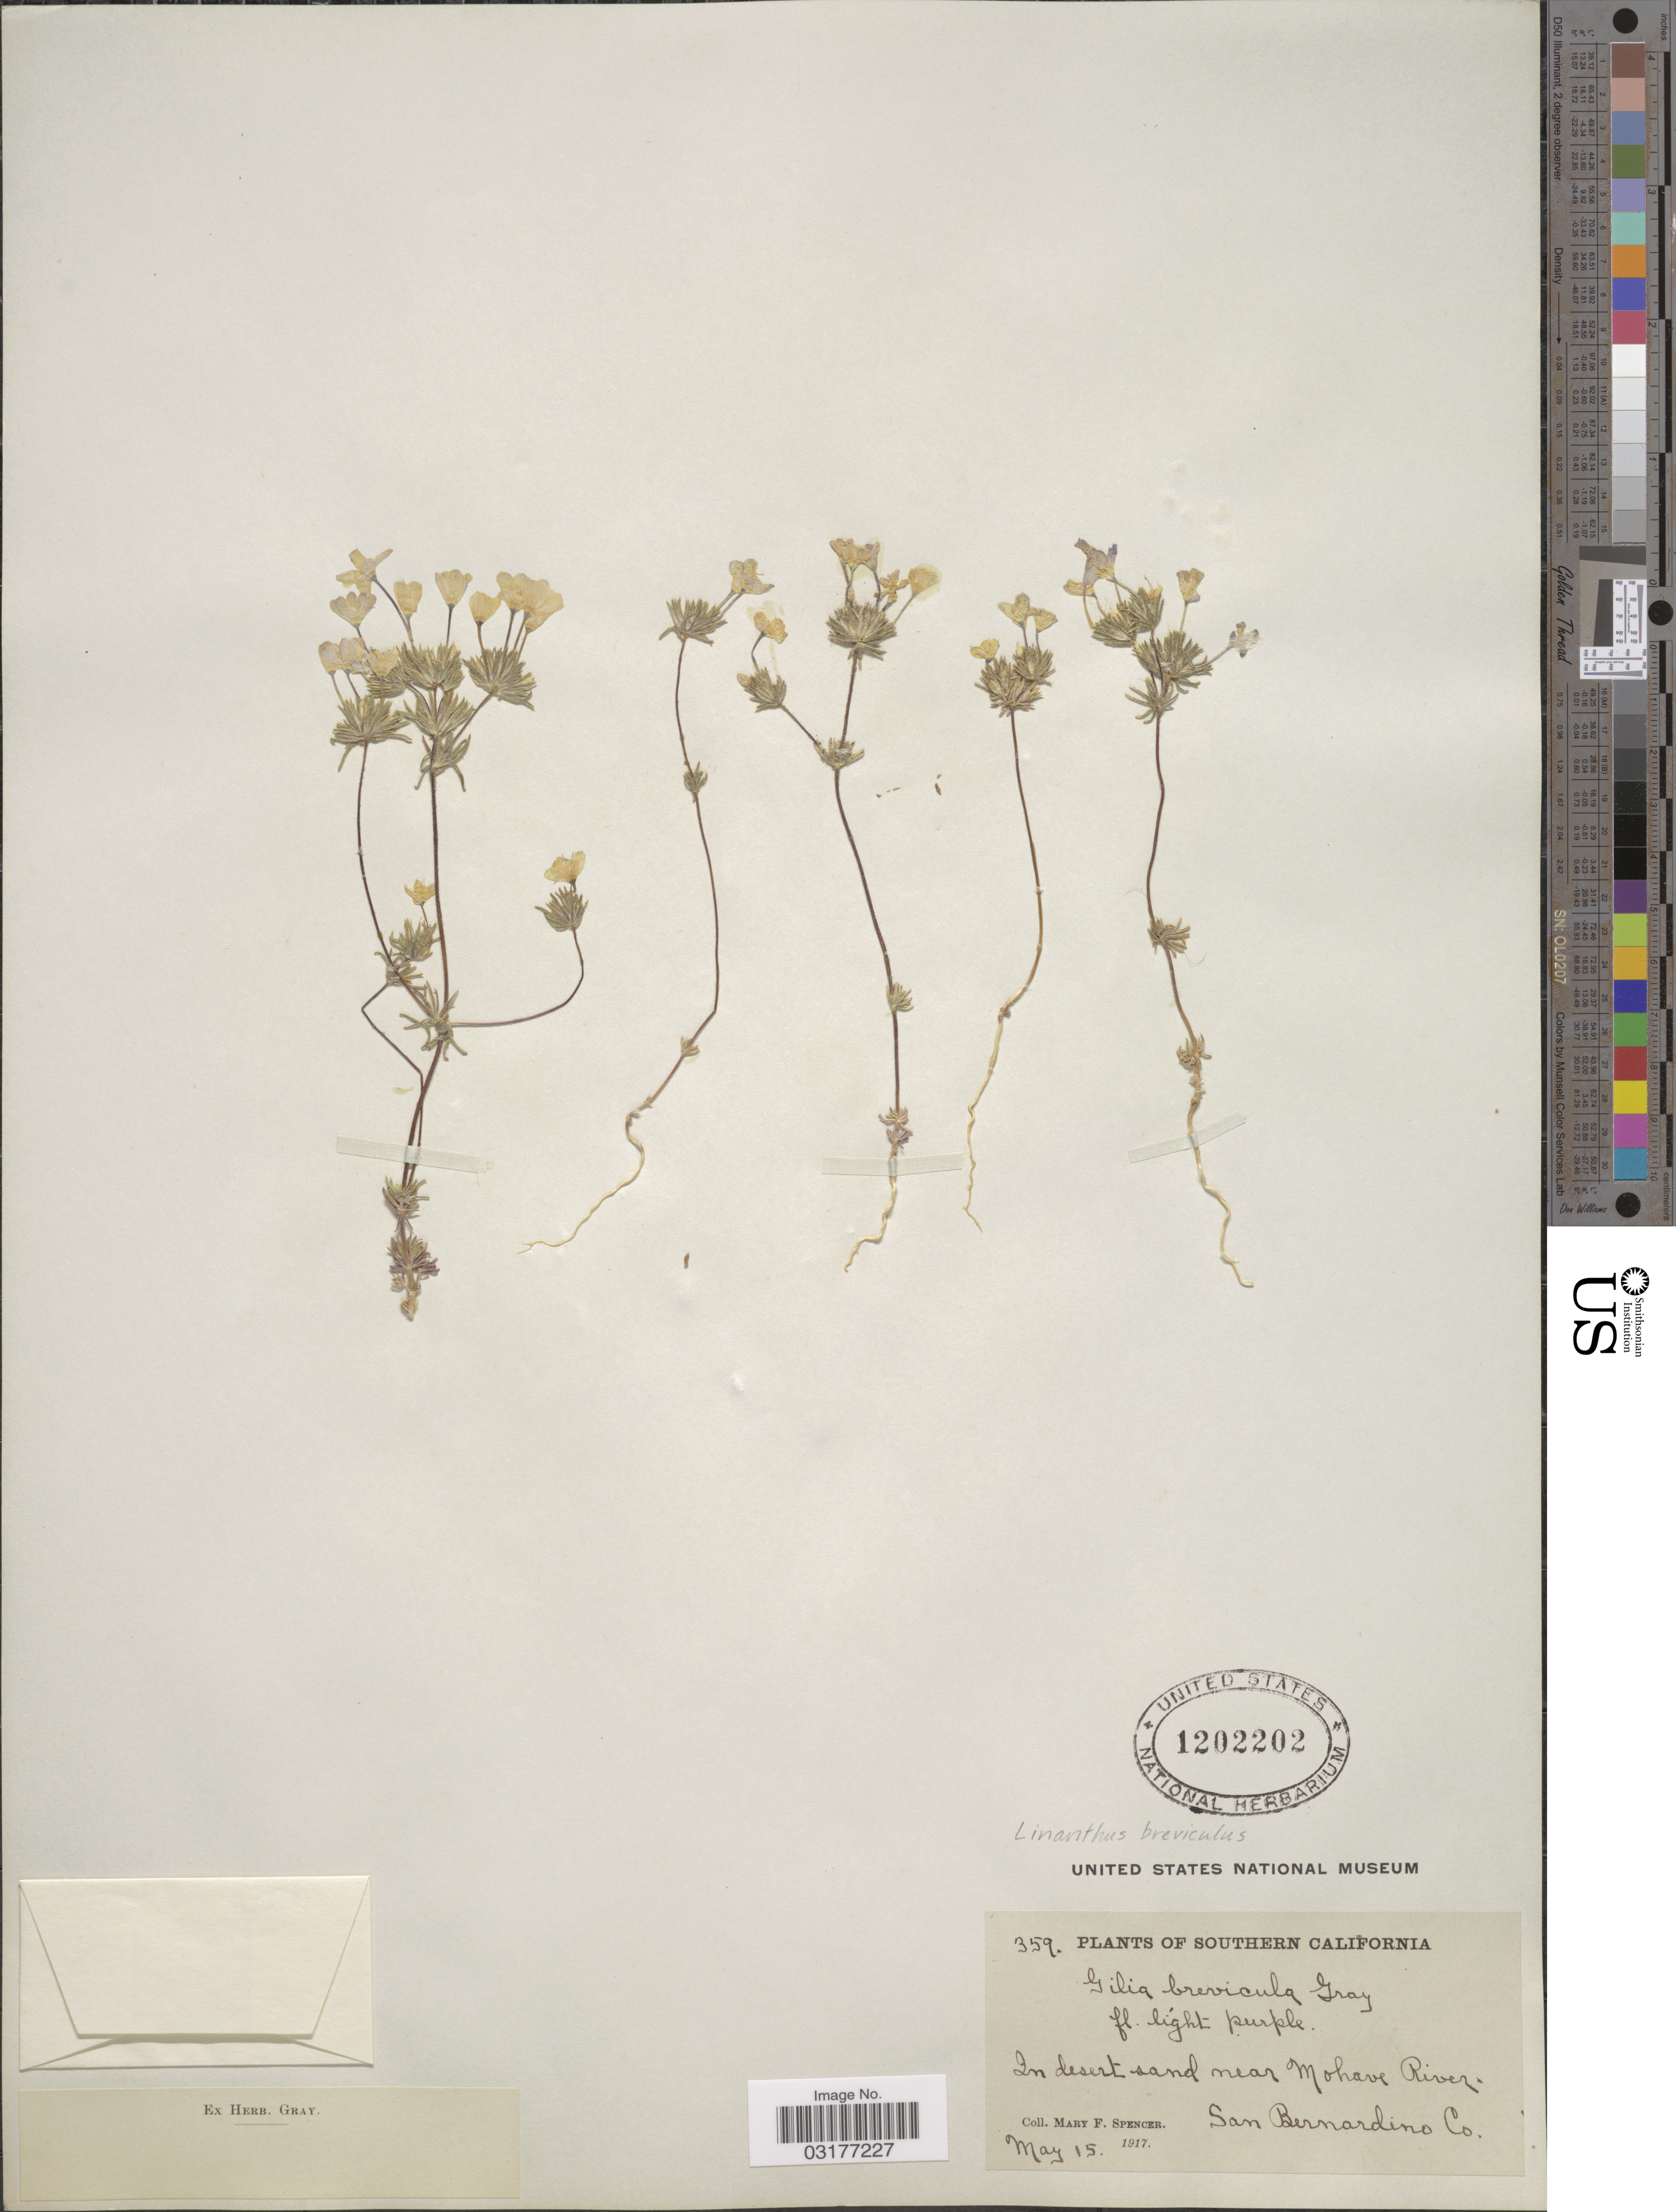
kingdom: Plantae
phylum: Tracheophyta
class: Magnoliopsida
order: Ericales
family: Polemoniaceae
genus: Leptosiphon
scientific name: Leptosiphon breviculus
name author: (A. Gray) J.M. Porter & L.A. Johnson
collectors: M. Spencer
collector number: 359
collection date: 1917-05-15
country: United States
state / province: California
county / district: San Bernardino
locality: Southern California. Near Mohave River. San Bernardino Co.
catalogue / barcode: US 1202202